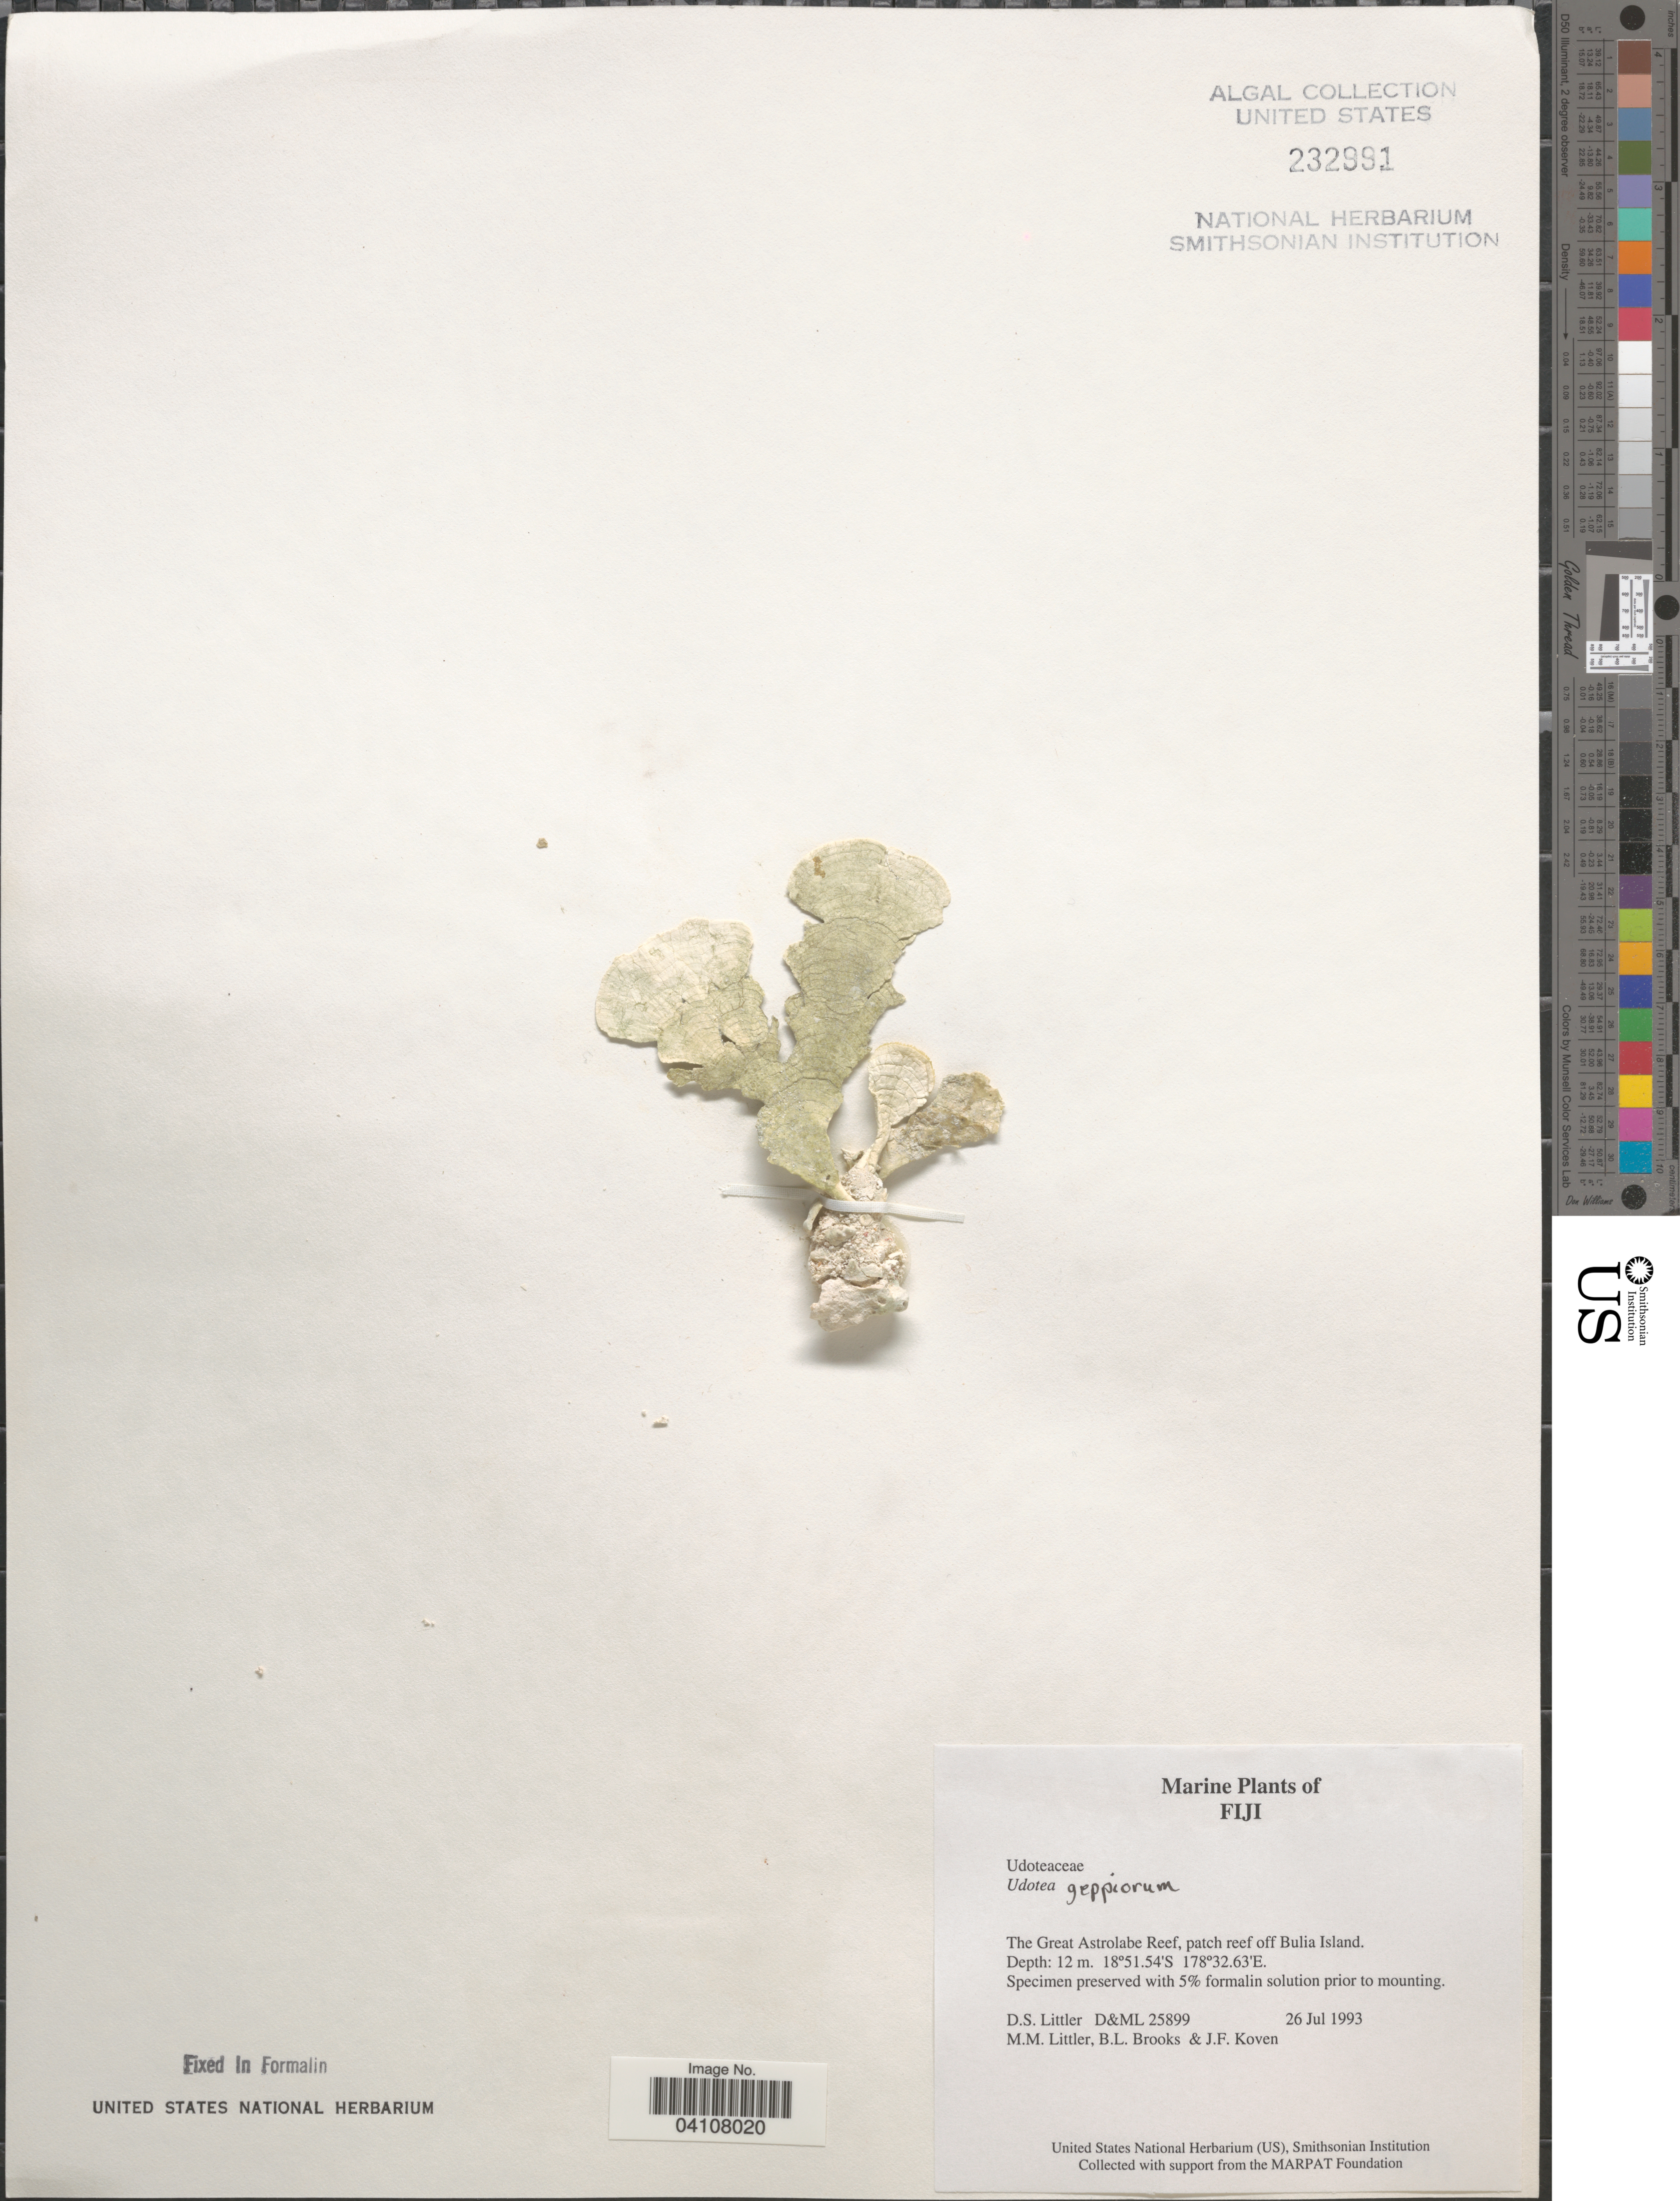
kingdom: Plantae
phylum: Chlorophyta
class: Ulvophyceae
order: Bryopsidales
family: Udoteaceae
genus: Udotea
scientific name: Udotea geppiorum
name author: Yamada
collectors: D. S. Littler, B. Brooks & J. Koven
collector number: D&ML25899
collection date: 1993-07-26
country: Fiji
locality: The Great Astrolabe Reef, patch reef off Bulia Island.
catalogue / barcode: US 232991